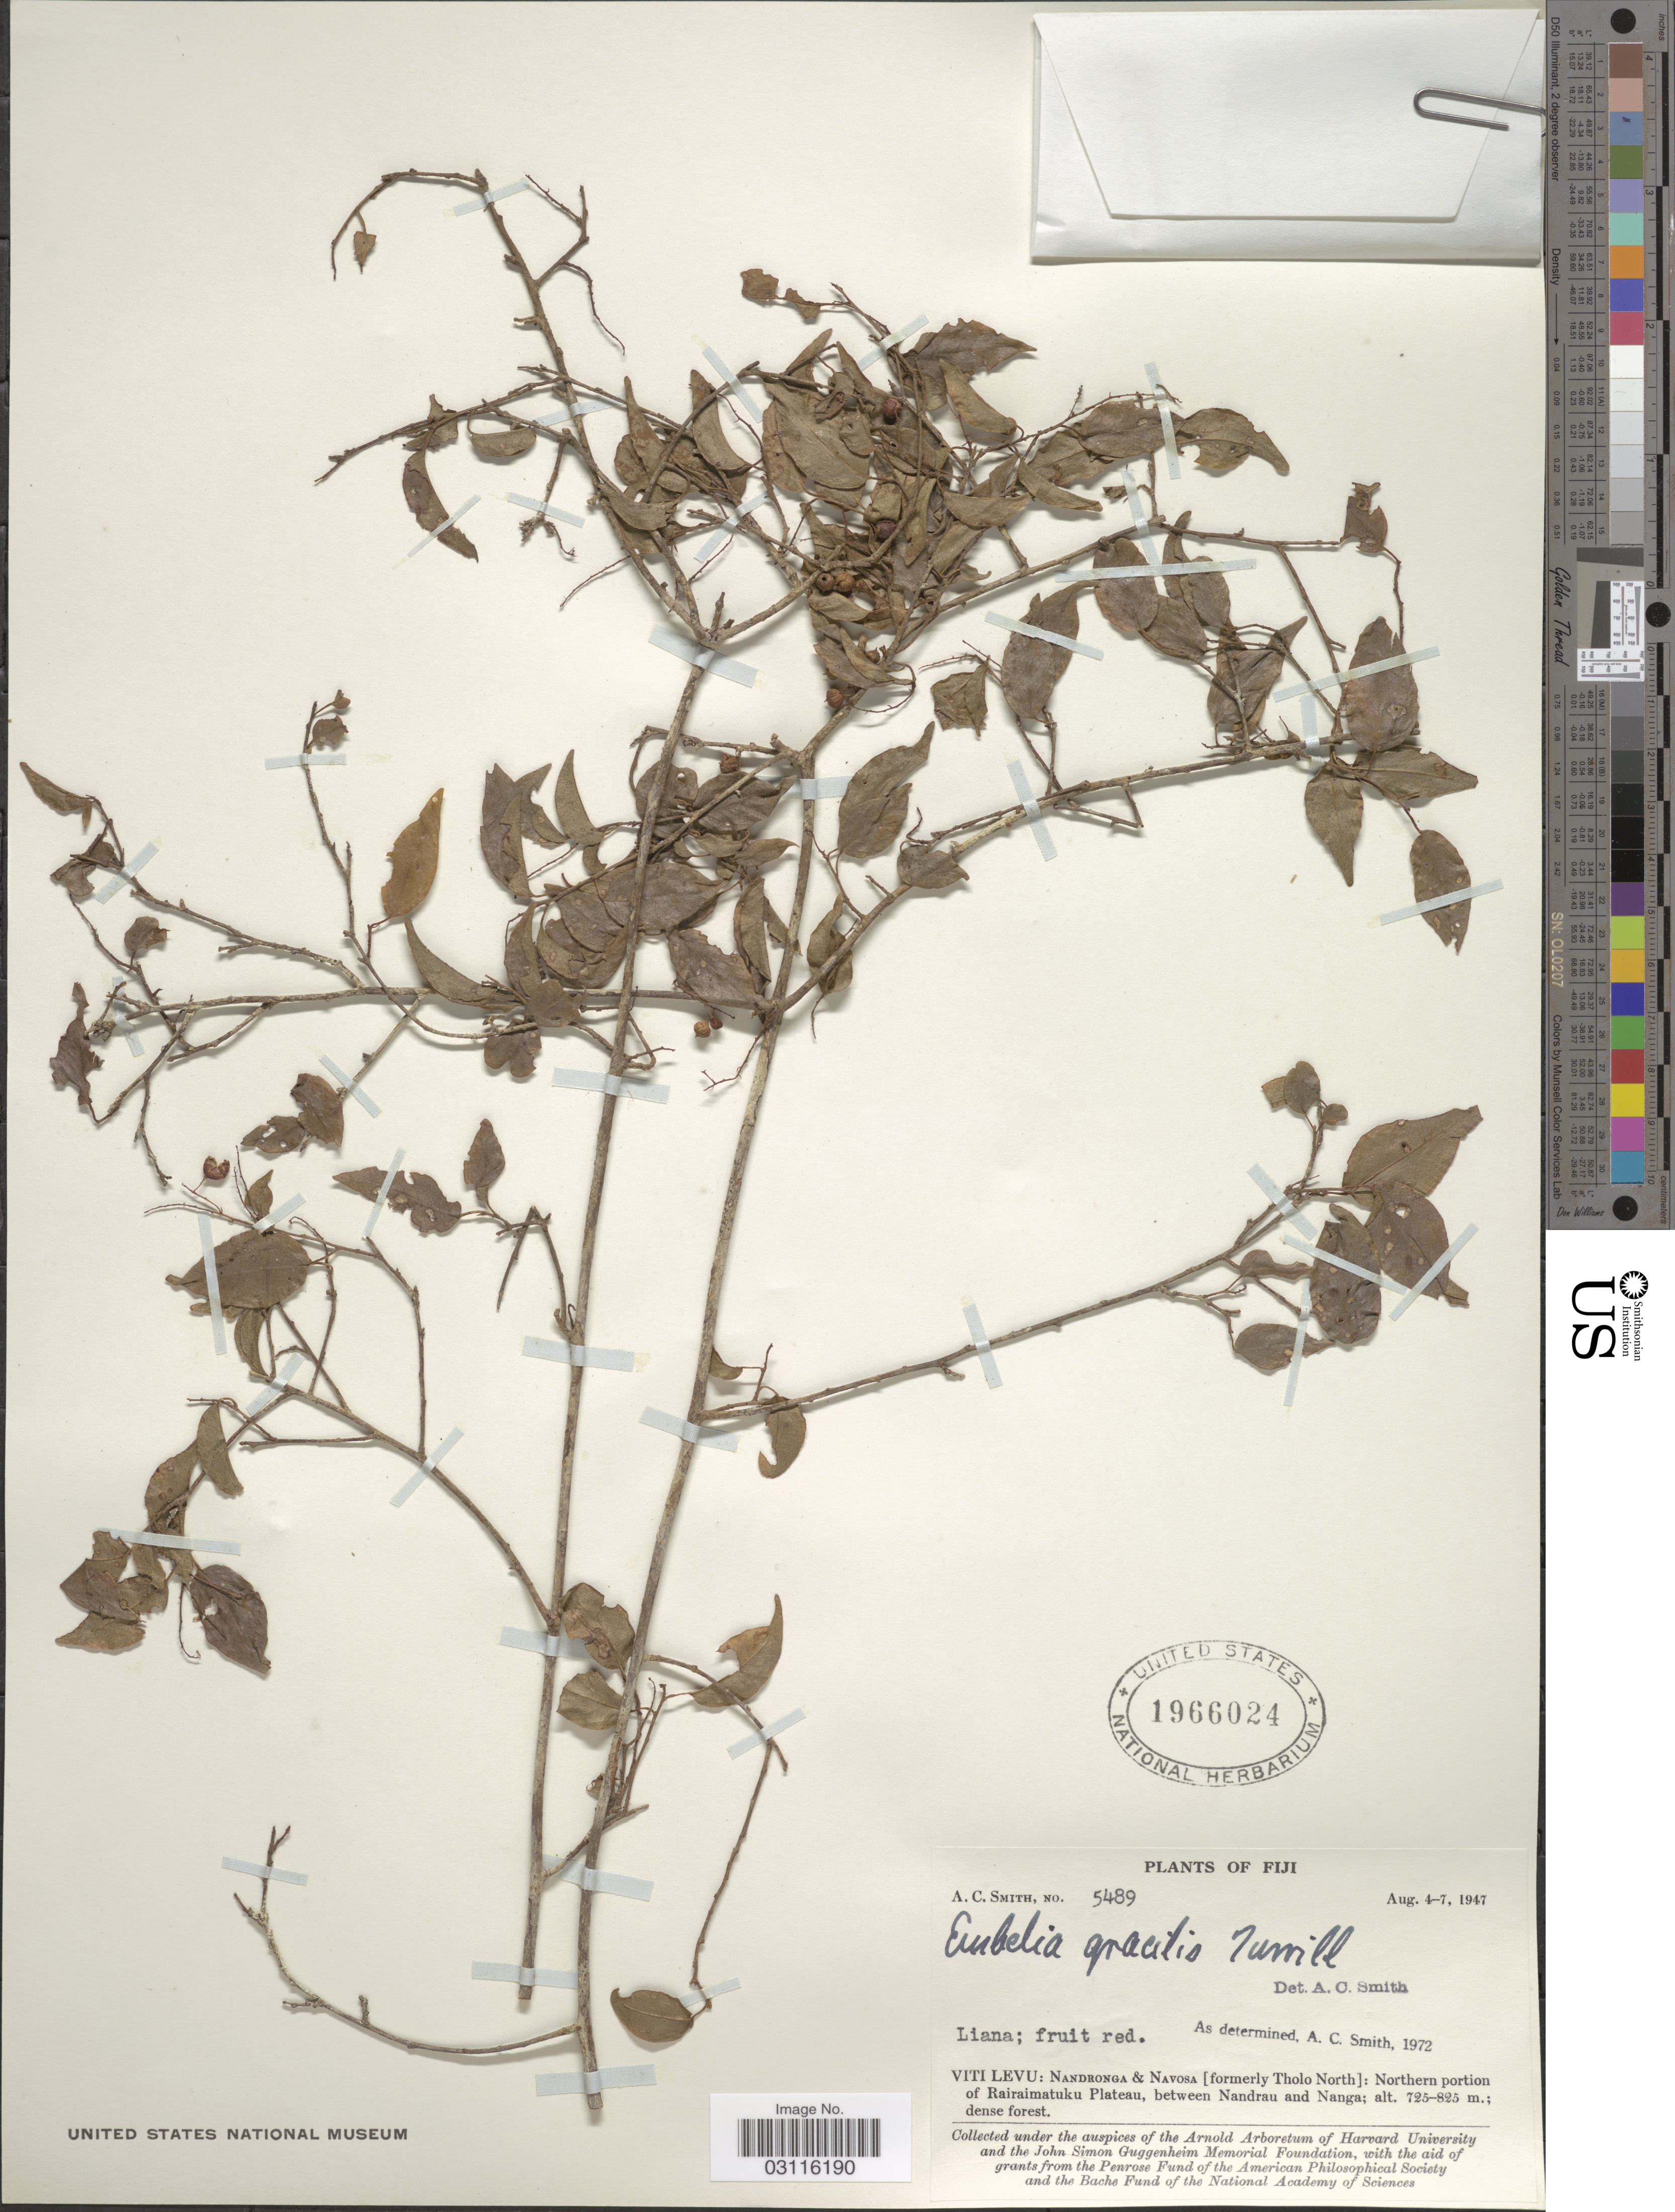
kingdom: Plantae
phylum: Tracheophyta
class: Magnoliopsida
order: Ericales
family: Primulaceae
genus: Embelia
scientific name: Embelia gracilis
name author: Turrill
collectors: A. C. Smith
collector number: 5489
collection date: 1947-08-04/1947-08-07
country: Fiji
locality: Viti Levu: Nandronga & Navosa [formerly Tholo North]: Northern portion of Rairaimatuku Plateau, between Nandrau and Nanga.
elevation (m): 725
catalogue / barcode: US 1966024